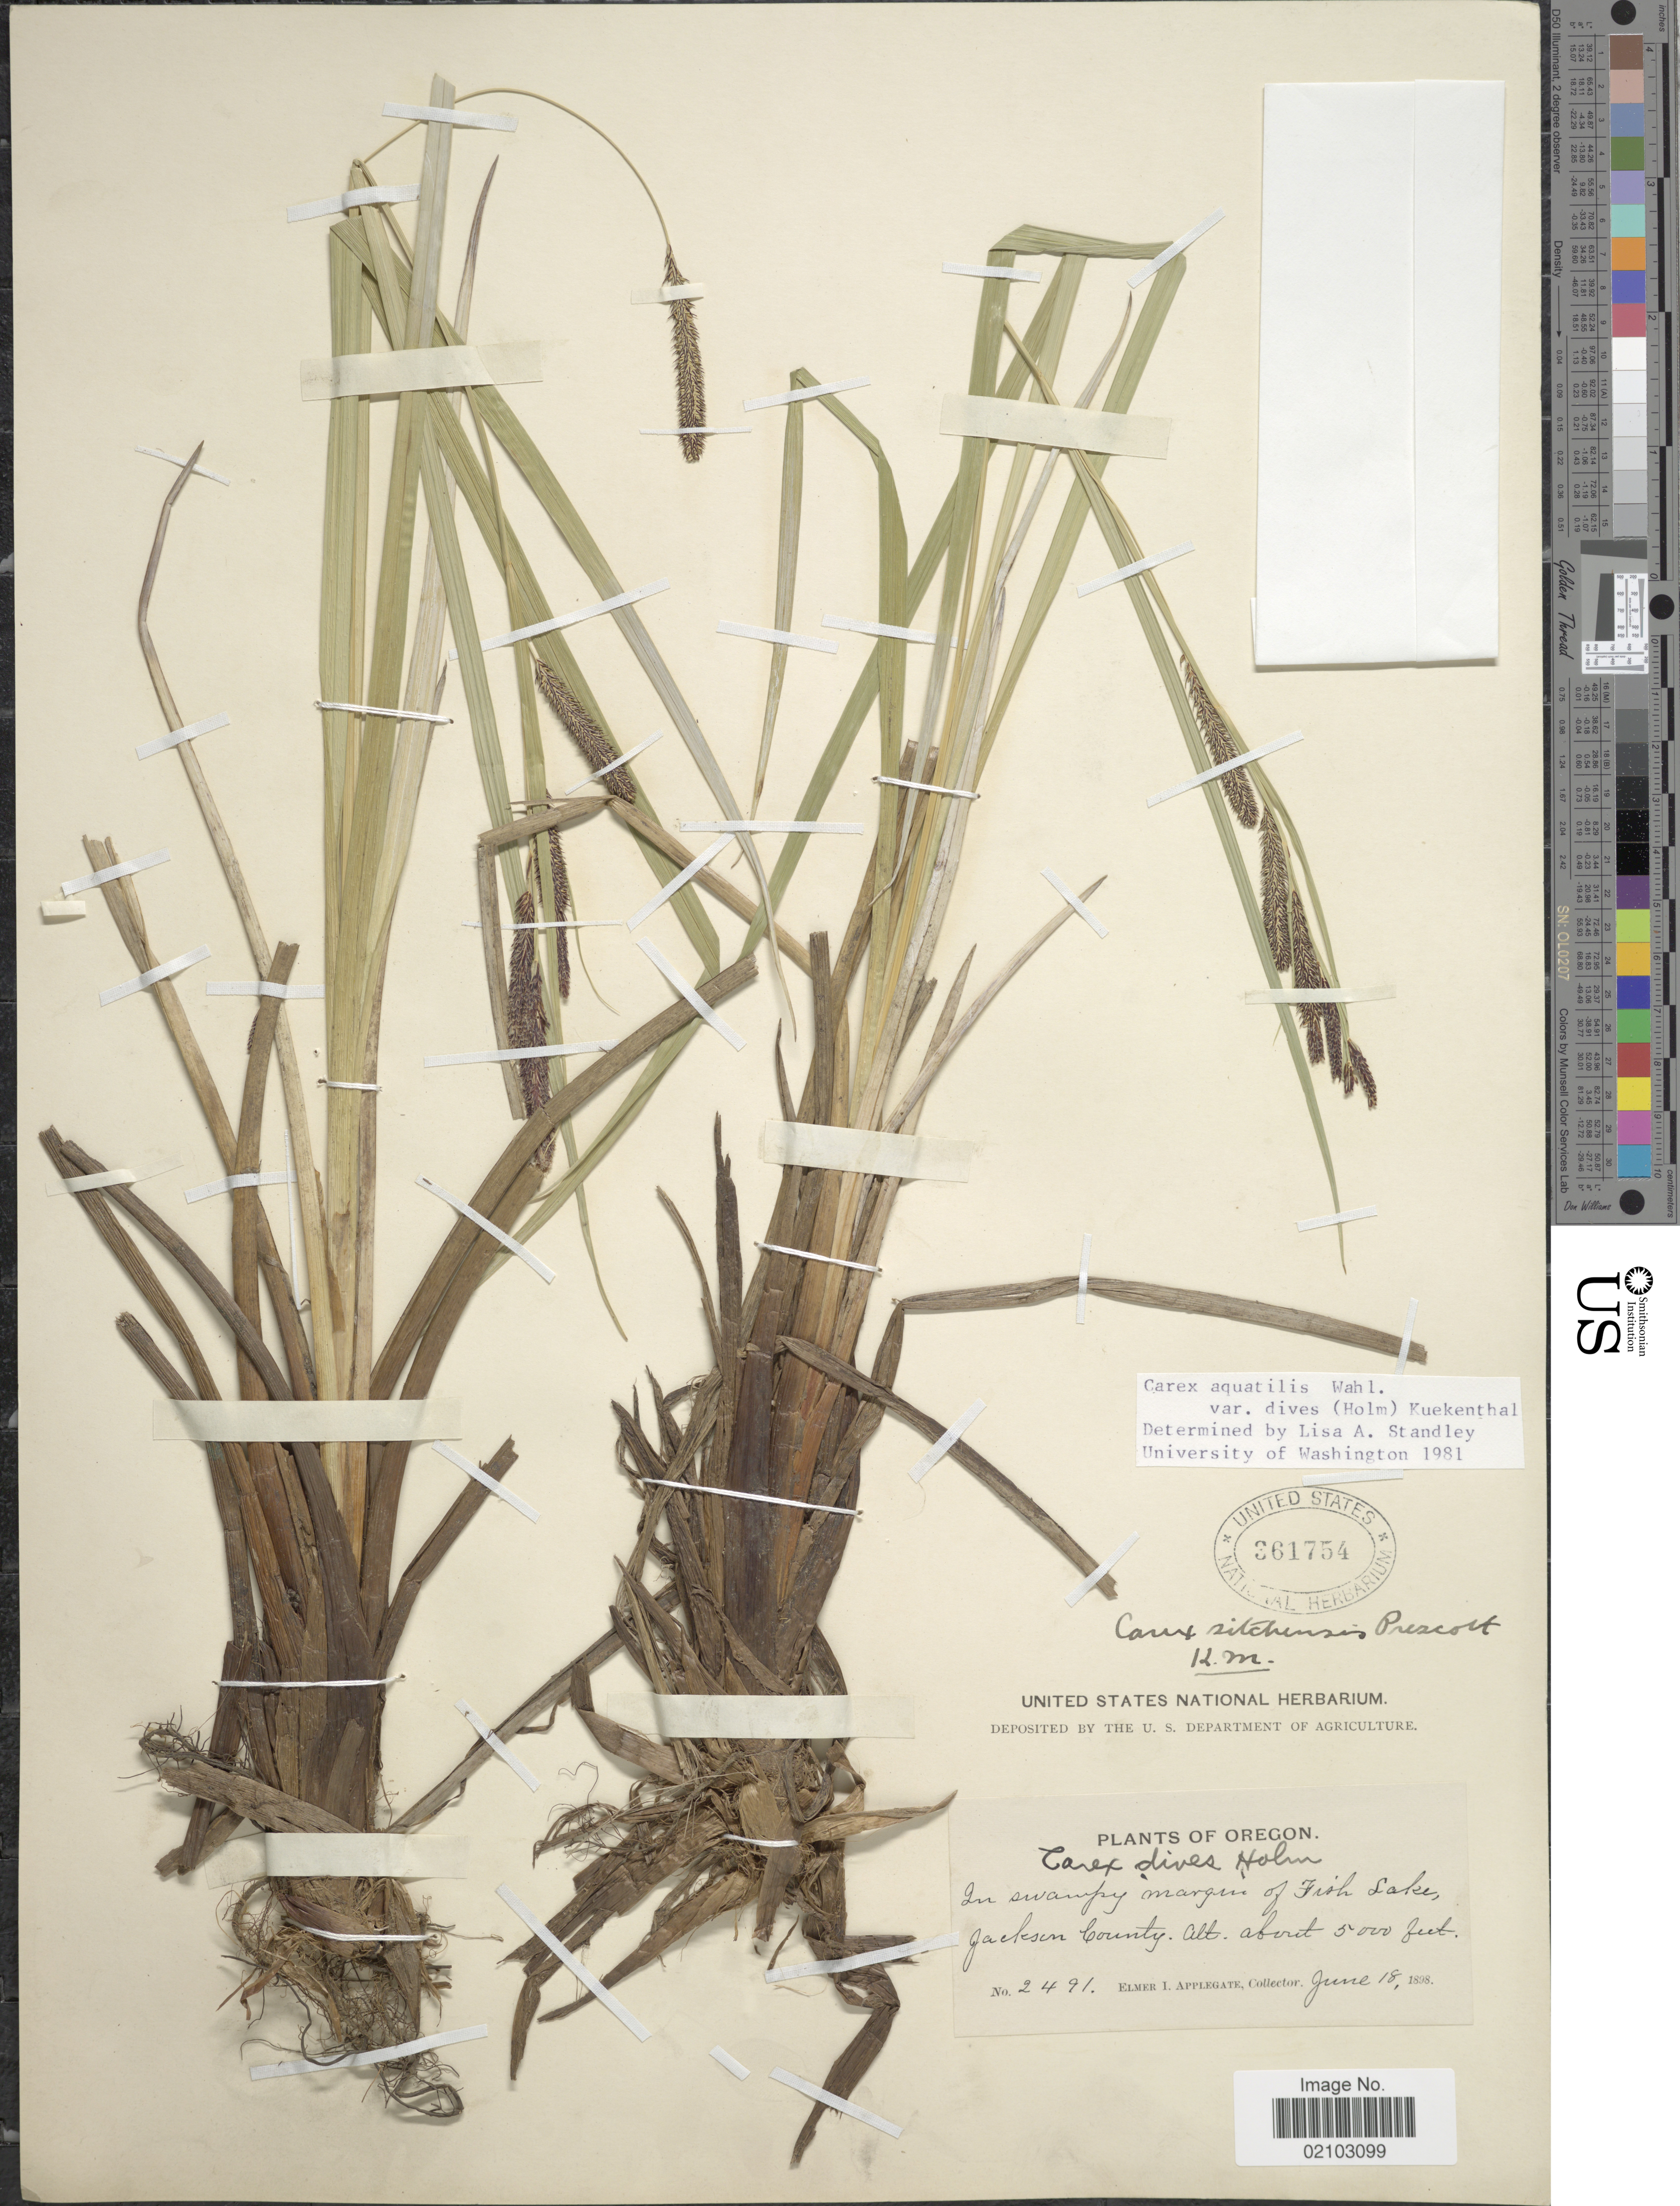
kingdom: Plantae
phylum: Tracheophyta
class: Liliopsida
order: Poales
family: Cyperaceae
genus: Carex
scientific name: Carex aquatilis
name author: Wahlenb.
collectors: E. I. Applegate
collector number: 2491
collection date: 1898-06-18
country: United States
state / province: Oregon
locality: In swampy margin of Fish Lake, Jackson County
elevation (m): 1524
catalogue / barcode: US 361754